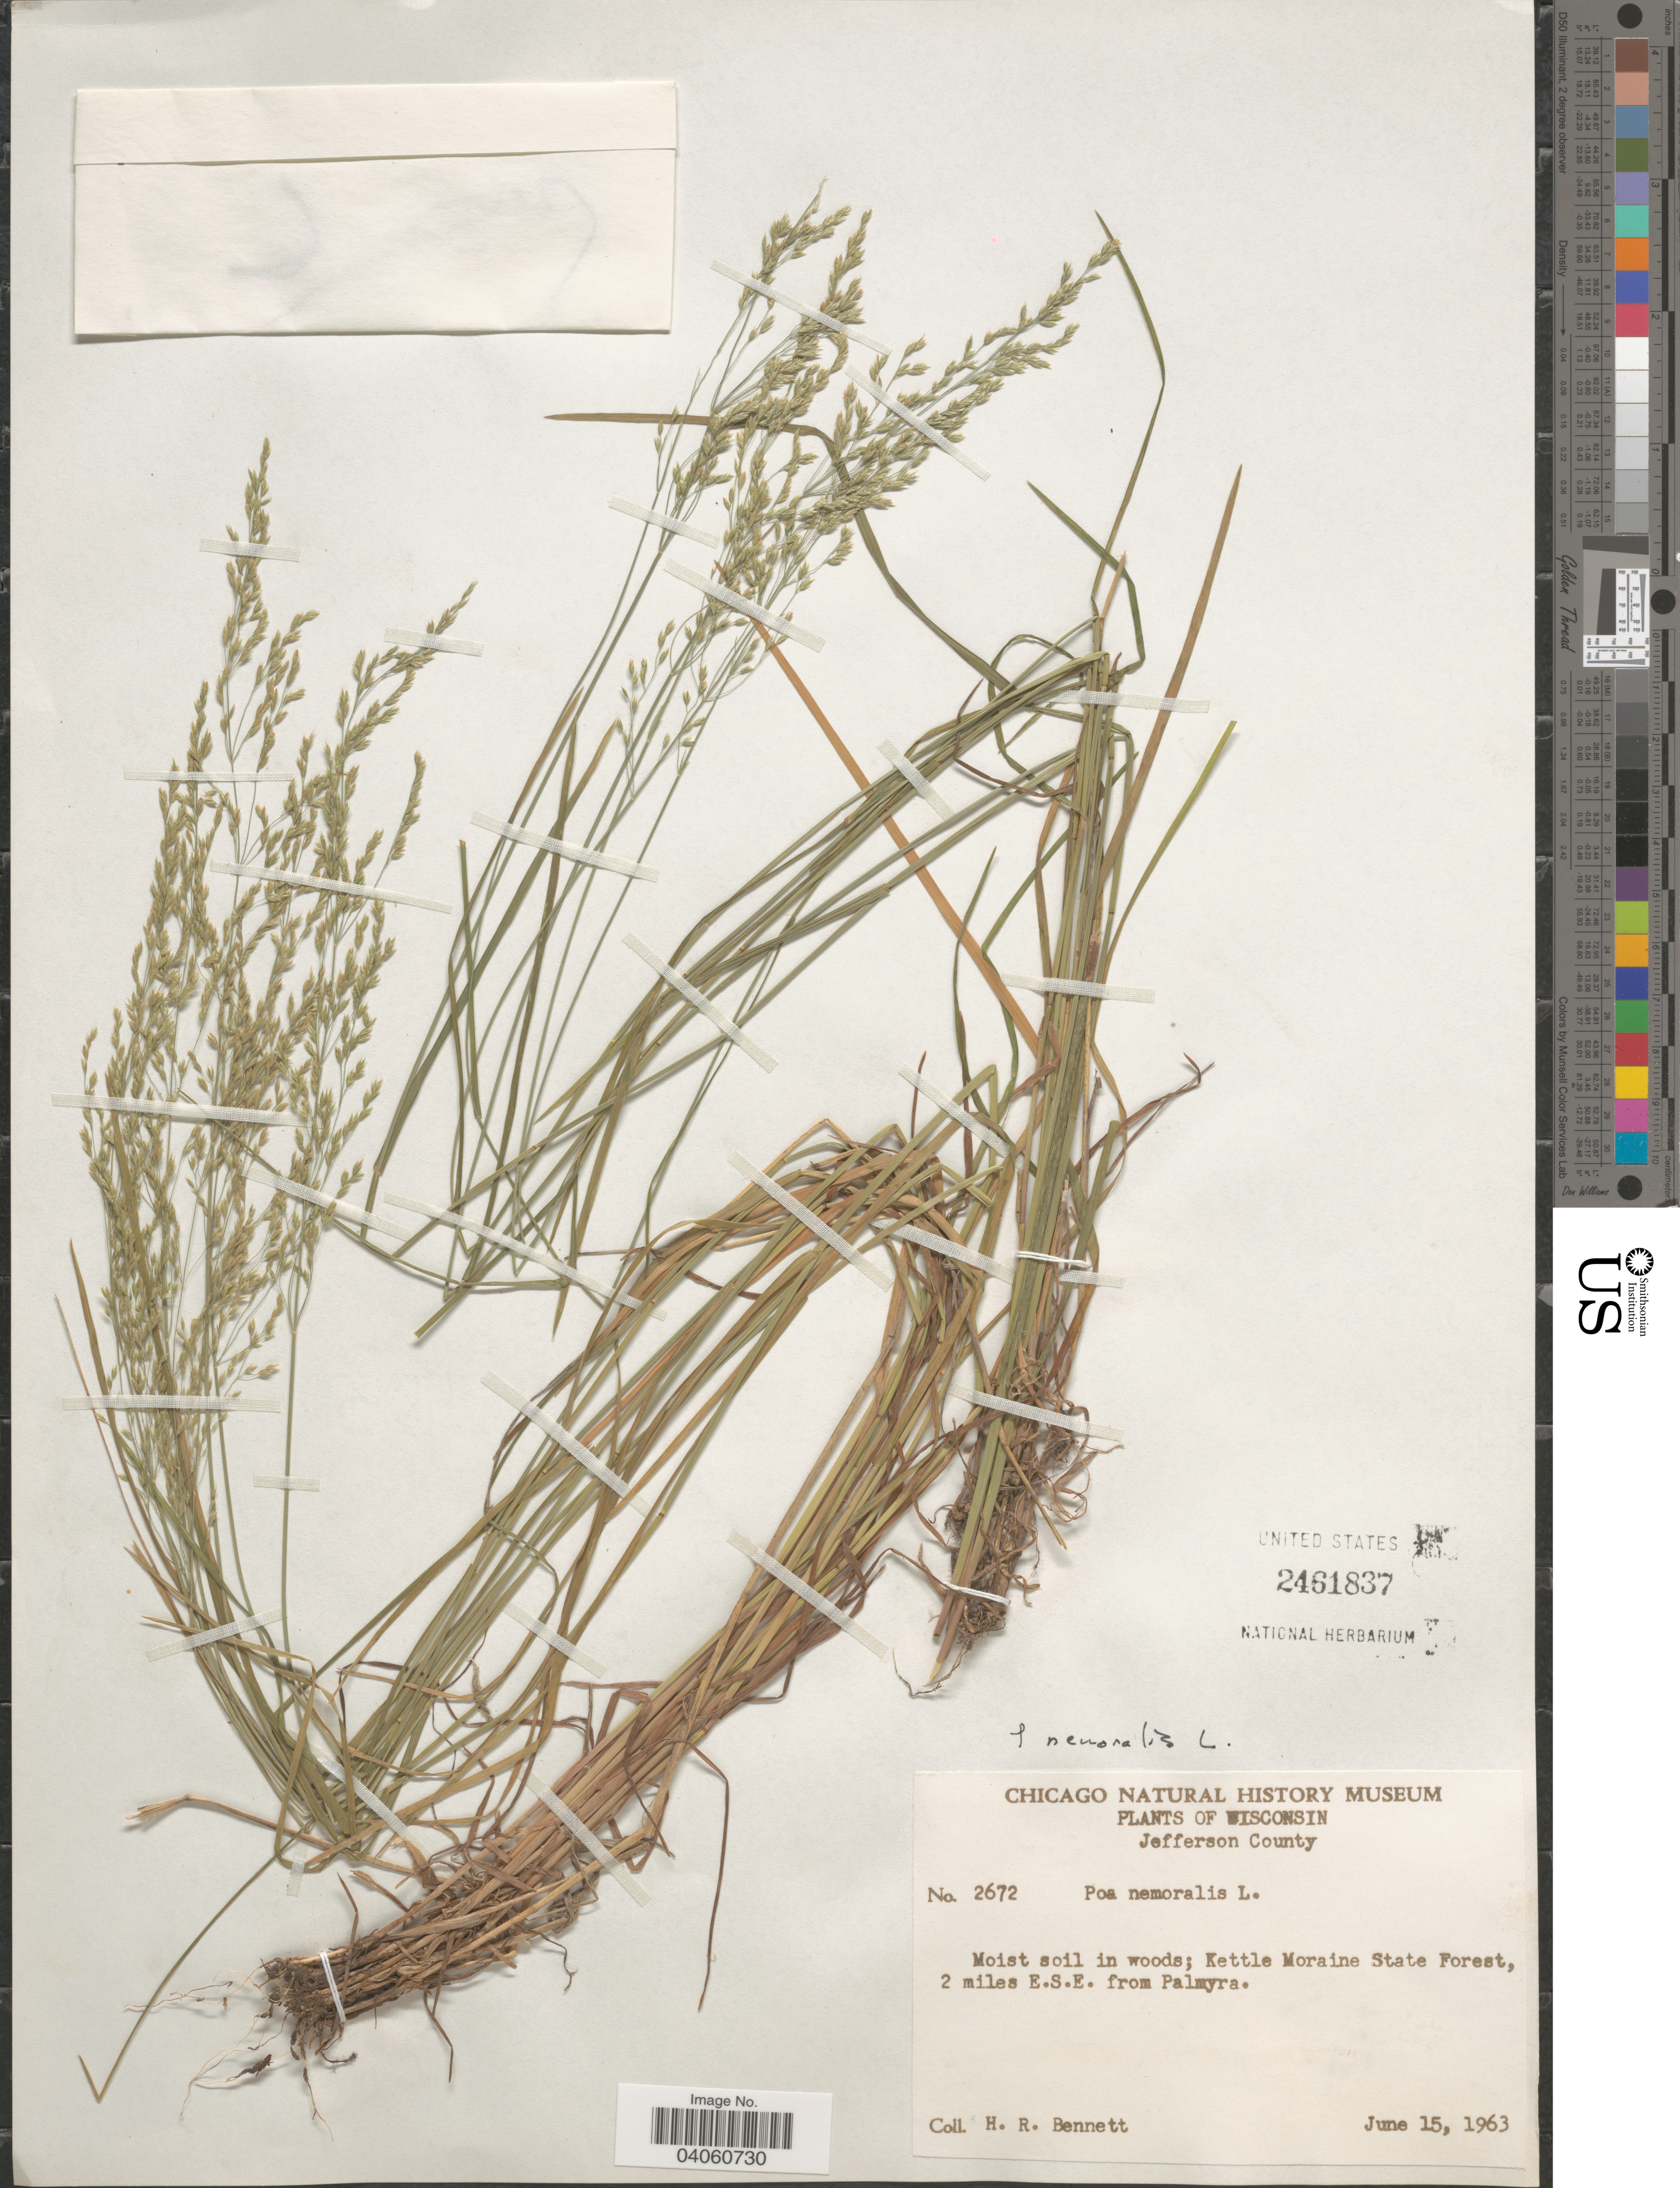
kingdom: Plantae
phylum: Tracheophyta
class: Liliopsida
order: Poales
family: Poaceae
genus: Poa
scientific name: Poa nemoralis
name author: L.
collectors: H. R. Bennett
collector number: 2672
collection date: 1963-06-15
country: United States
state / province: Wisconsin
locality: Jefferson County. Kettle Moraine State Forest, 2 miles E.S.E. from Palmyra.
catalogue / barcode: US 2461837